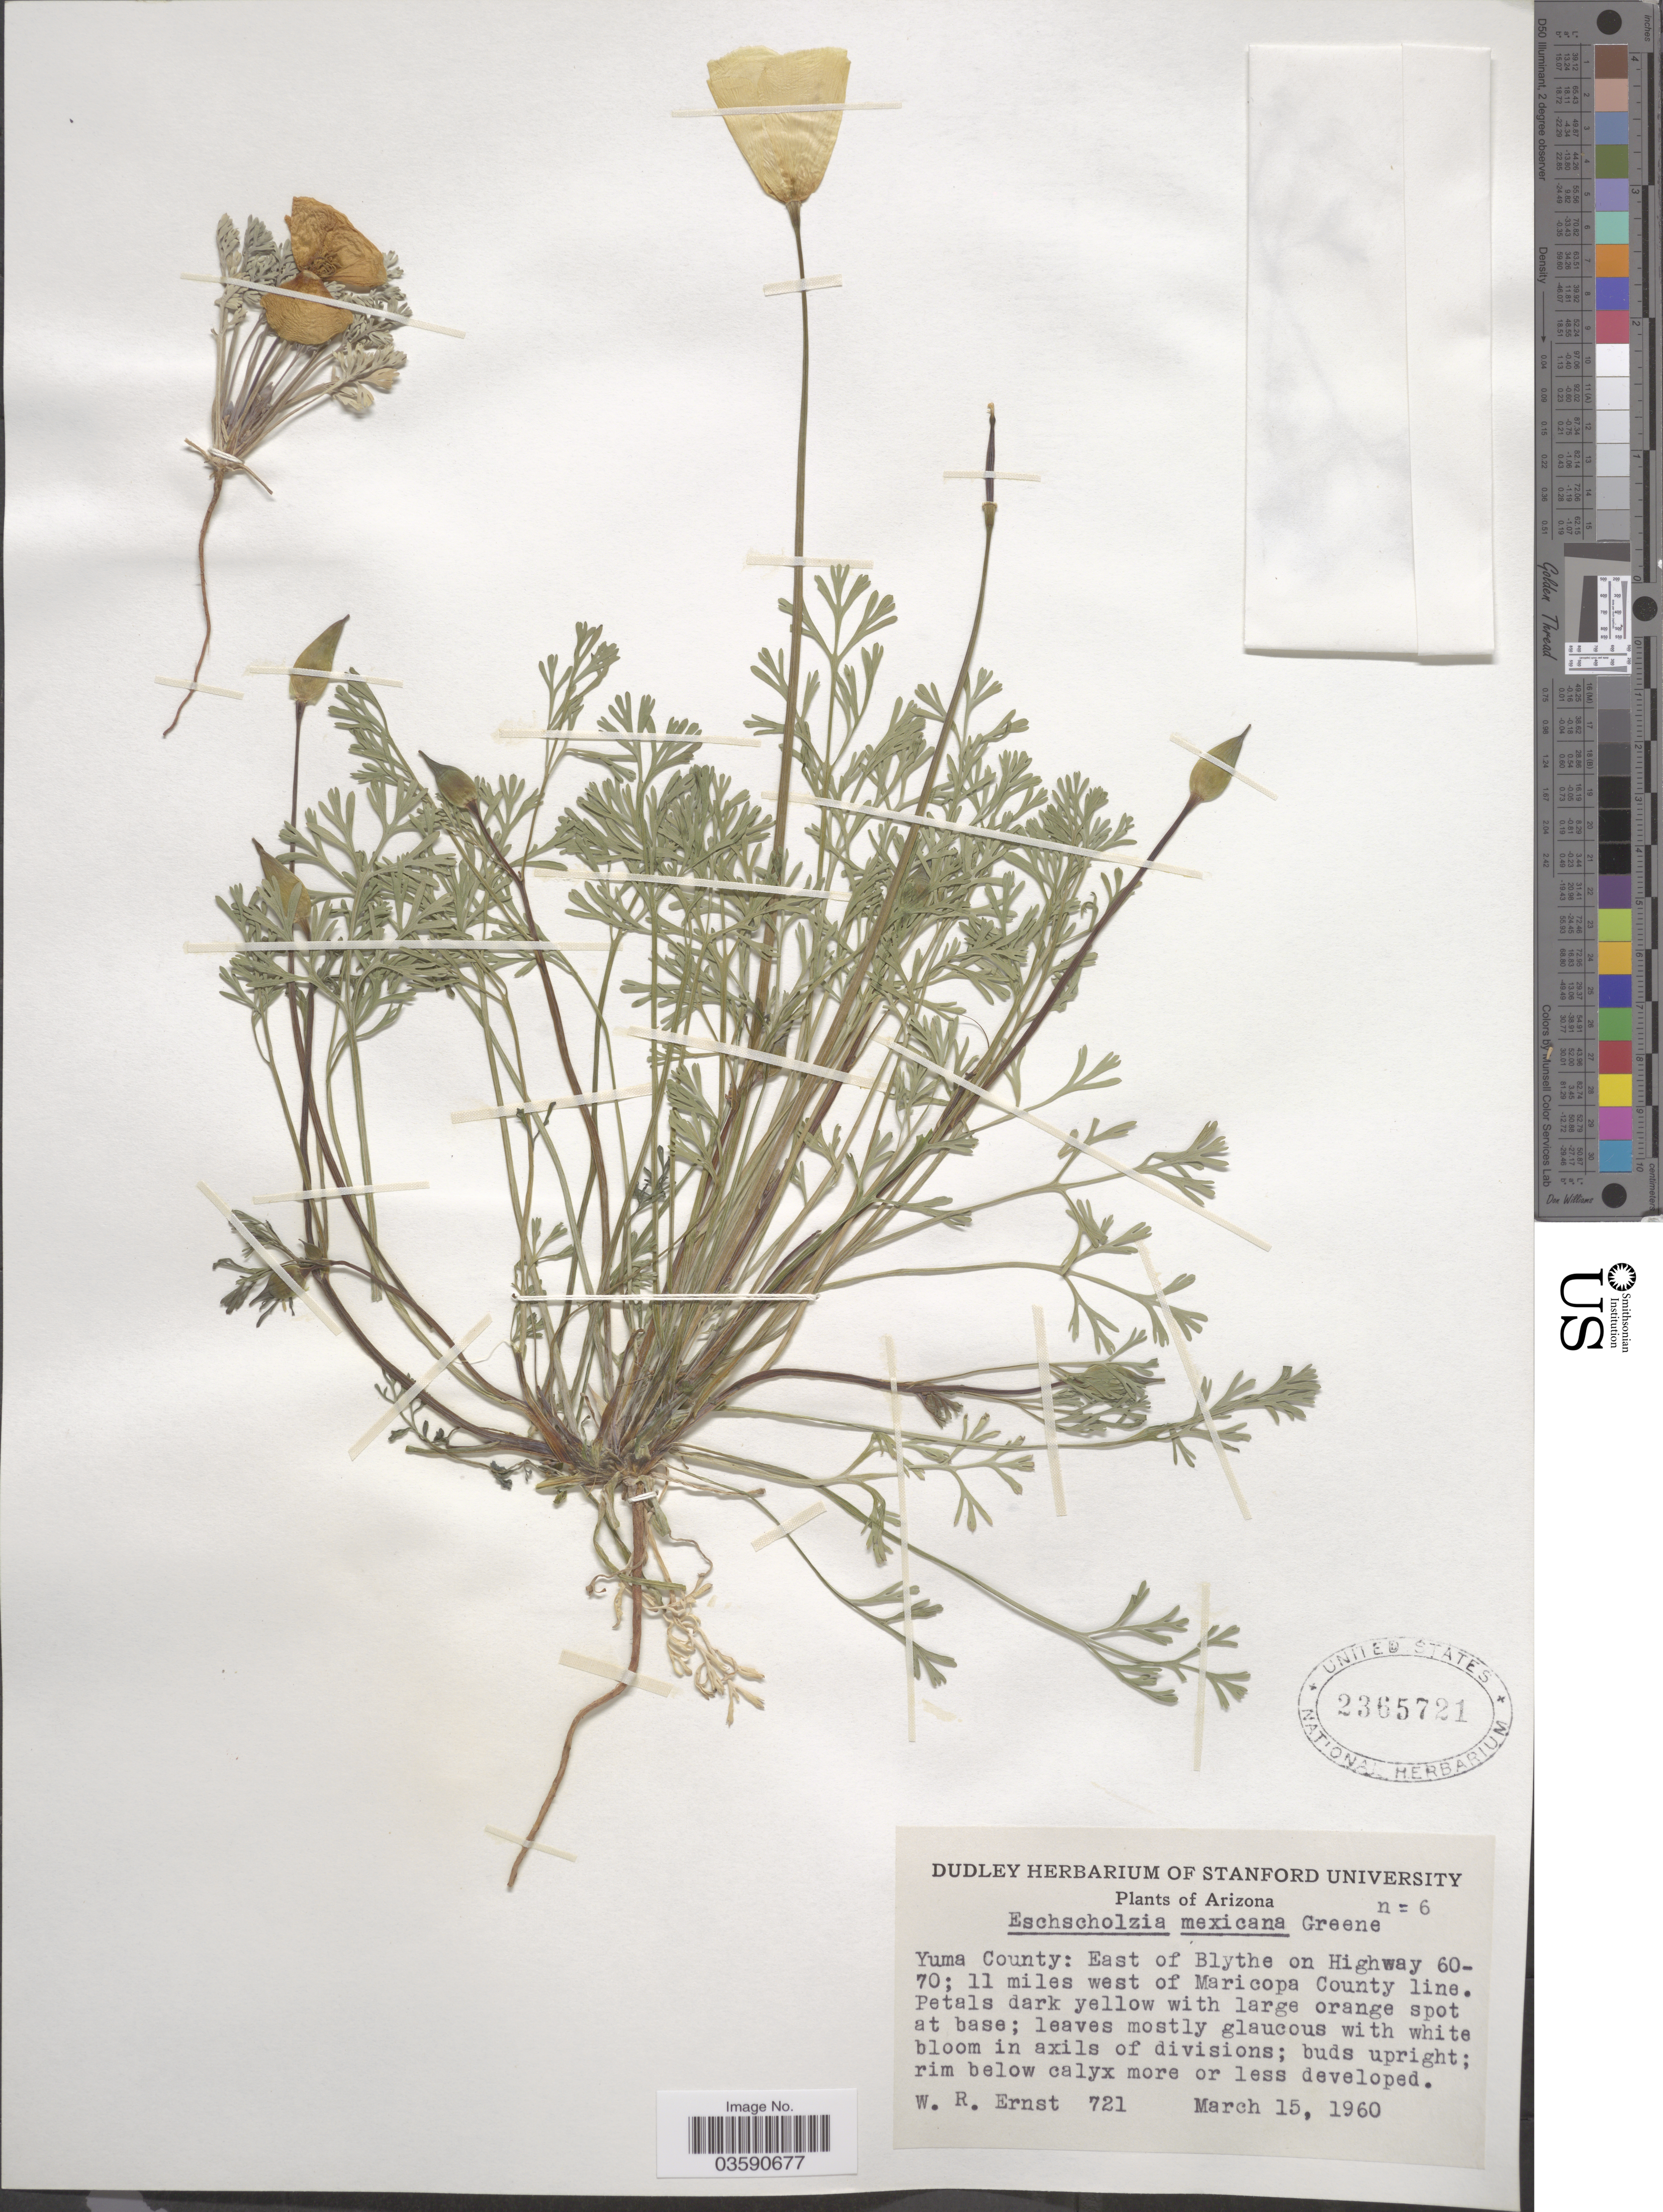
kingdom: Plantae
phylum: Tracheophyta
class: Magnoliopsida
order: Ranunculales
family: Papaveraceae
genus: Eschscholzia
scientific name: Eschscholzia mexicana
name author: Greene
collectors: W. R. Ernst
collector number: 721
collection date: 1960-03-15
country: United States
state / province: Arizona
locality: Yuma County: East of Blythe on Highway 60-70; 11 miles west of Maricopa County line.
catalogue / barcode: US 2365721